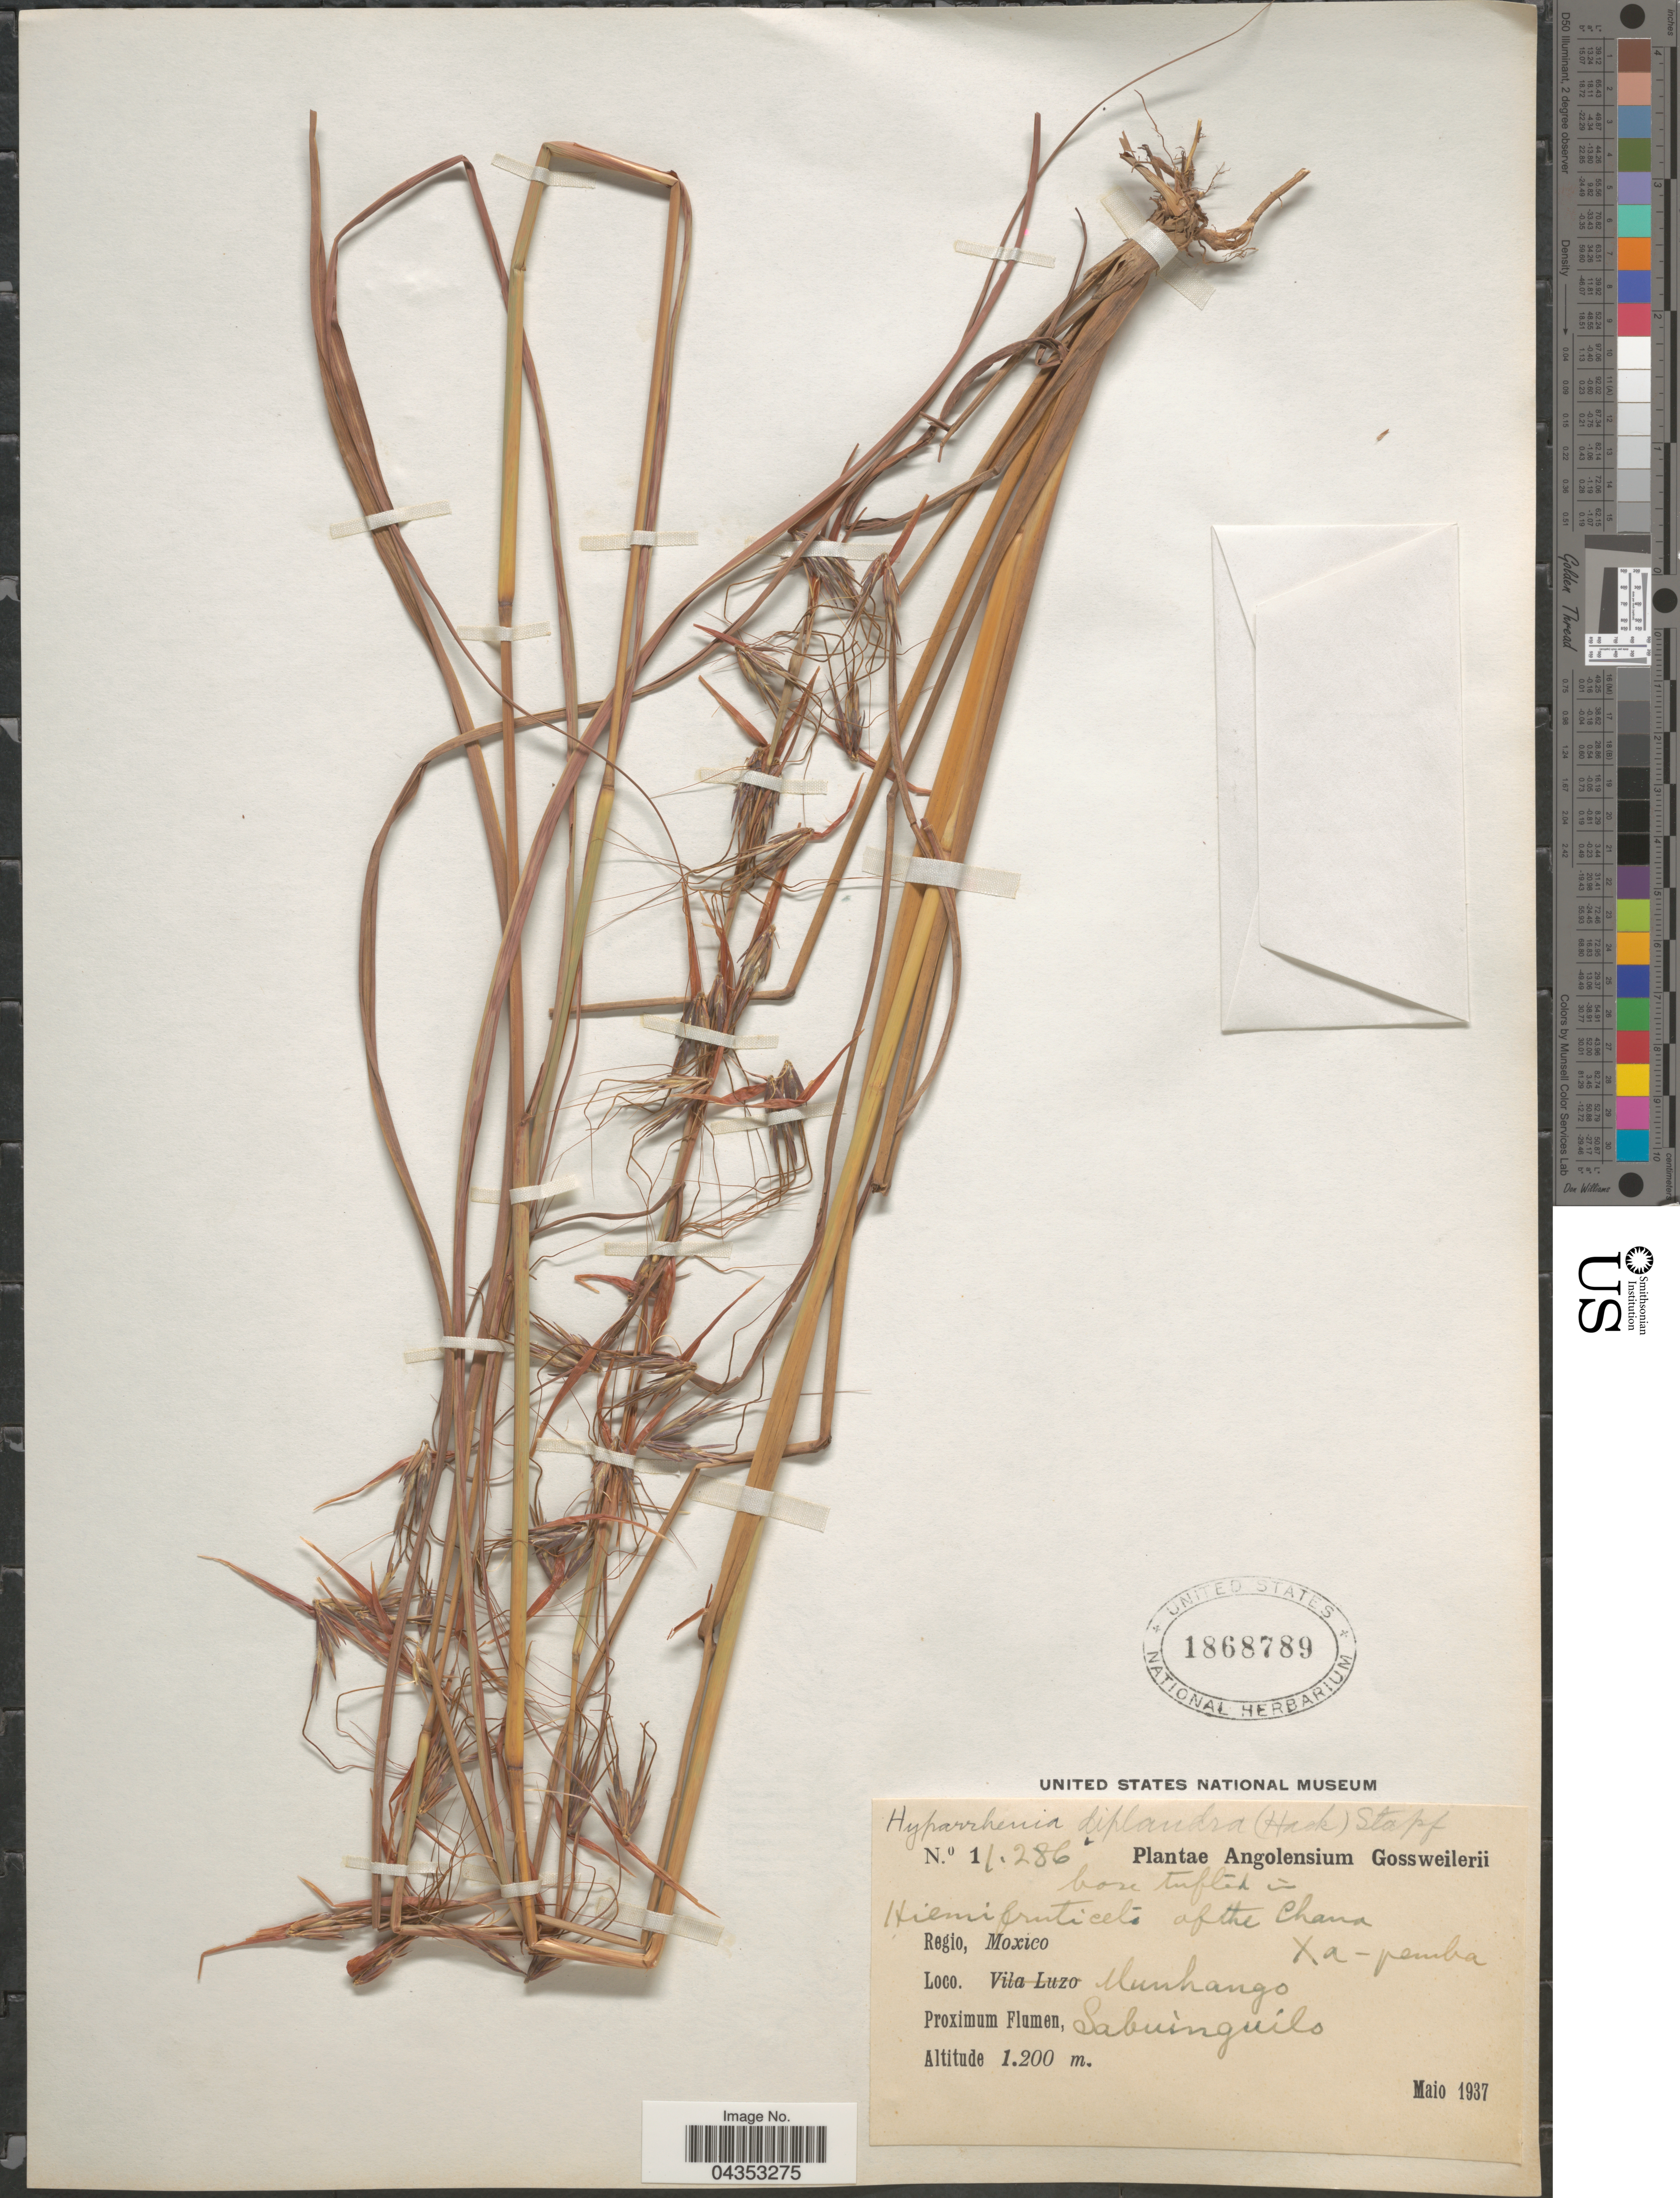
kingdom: Plantae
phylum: Tracheophyta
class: Liliopsida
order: Poales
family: Poaceae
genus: Hyparrhenia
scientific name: Hyparrhenia diplandra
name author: (Hack.) Stapf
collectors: -. Gossweiler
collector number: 11286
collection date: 1937-05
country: Angola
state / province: Moxico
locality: Regio, Moxico. Munhango. Proximum Flumen, Sabuinguilo.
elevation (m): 1200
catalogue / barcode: US 1868789